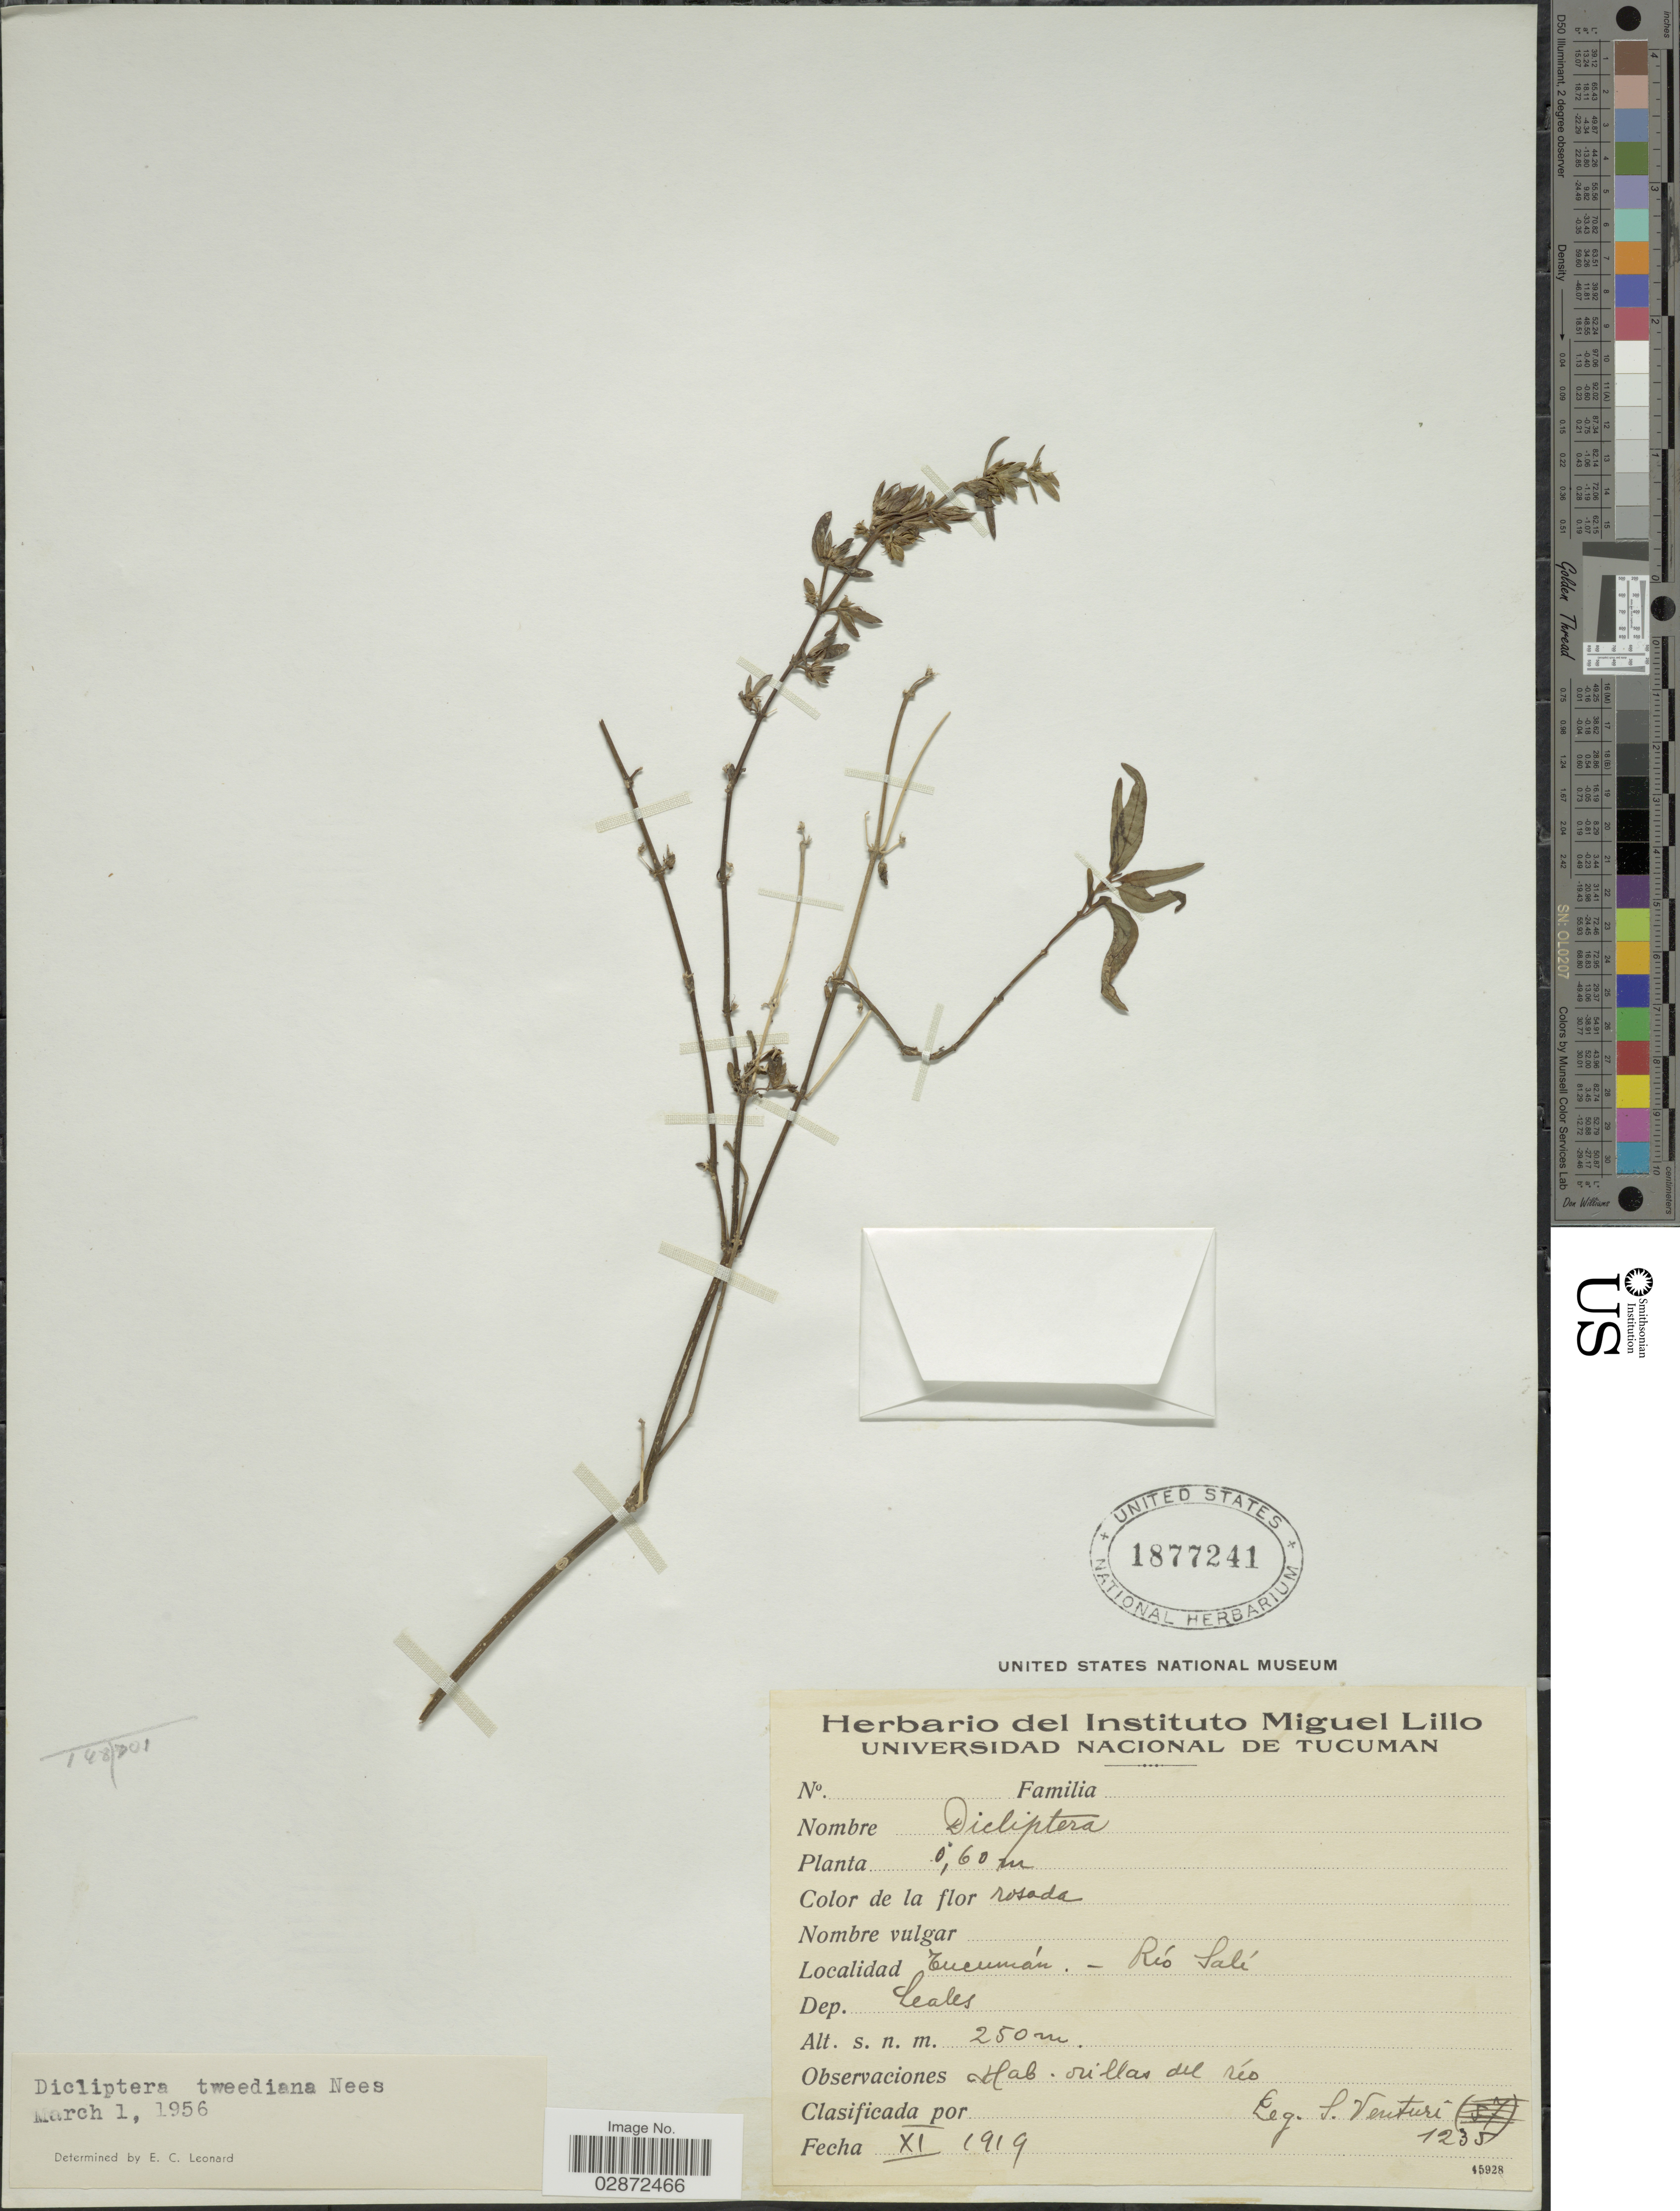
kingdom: Plantae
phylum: Tracheophyta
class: Magnoliopsida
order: Lamiales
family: Acanthaceae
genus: Dicliptera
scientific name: Dicliptera squarrosa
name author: Nees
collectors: S. Venturi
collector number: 1235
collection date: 1919-11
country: Argentina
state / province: Tucuman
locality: Río Salé. Dep. Leales.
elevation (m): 250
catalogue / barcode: US 1877241